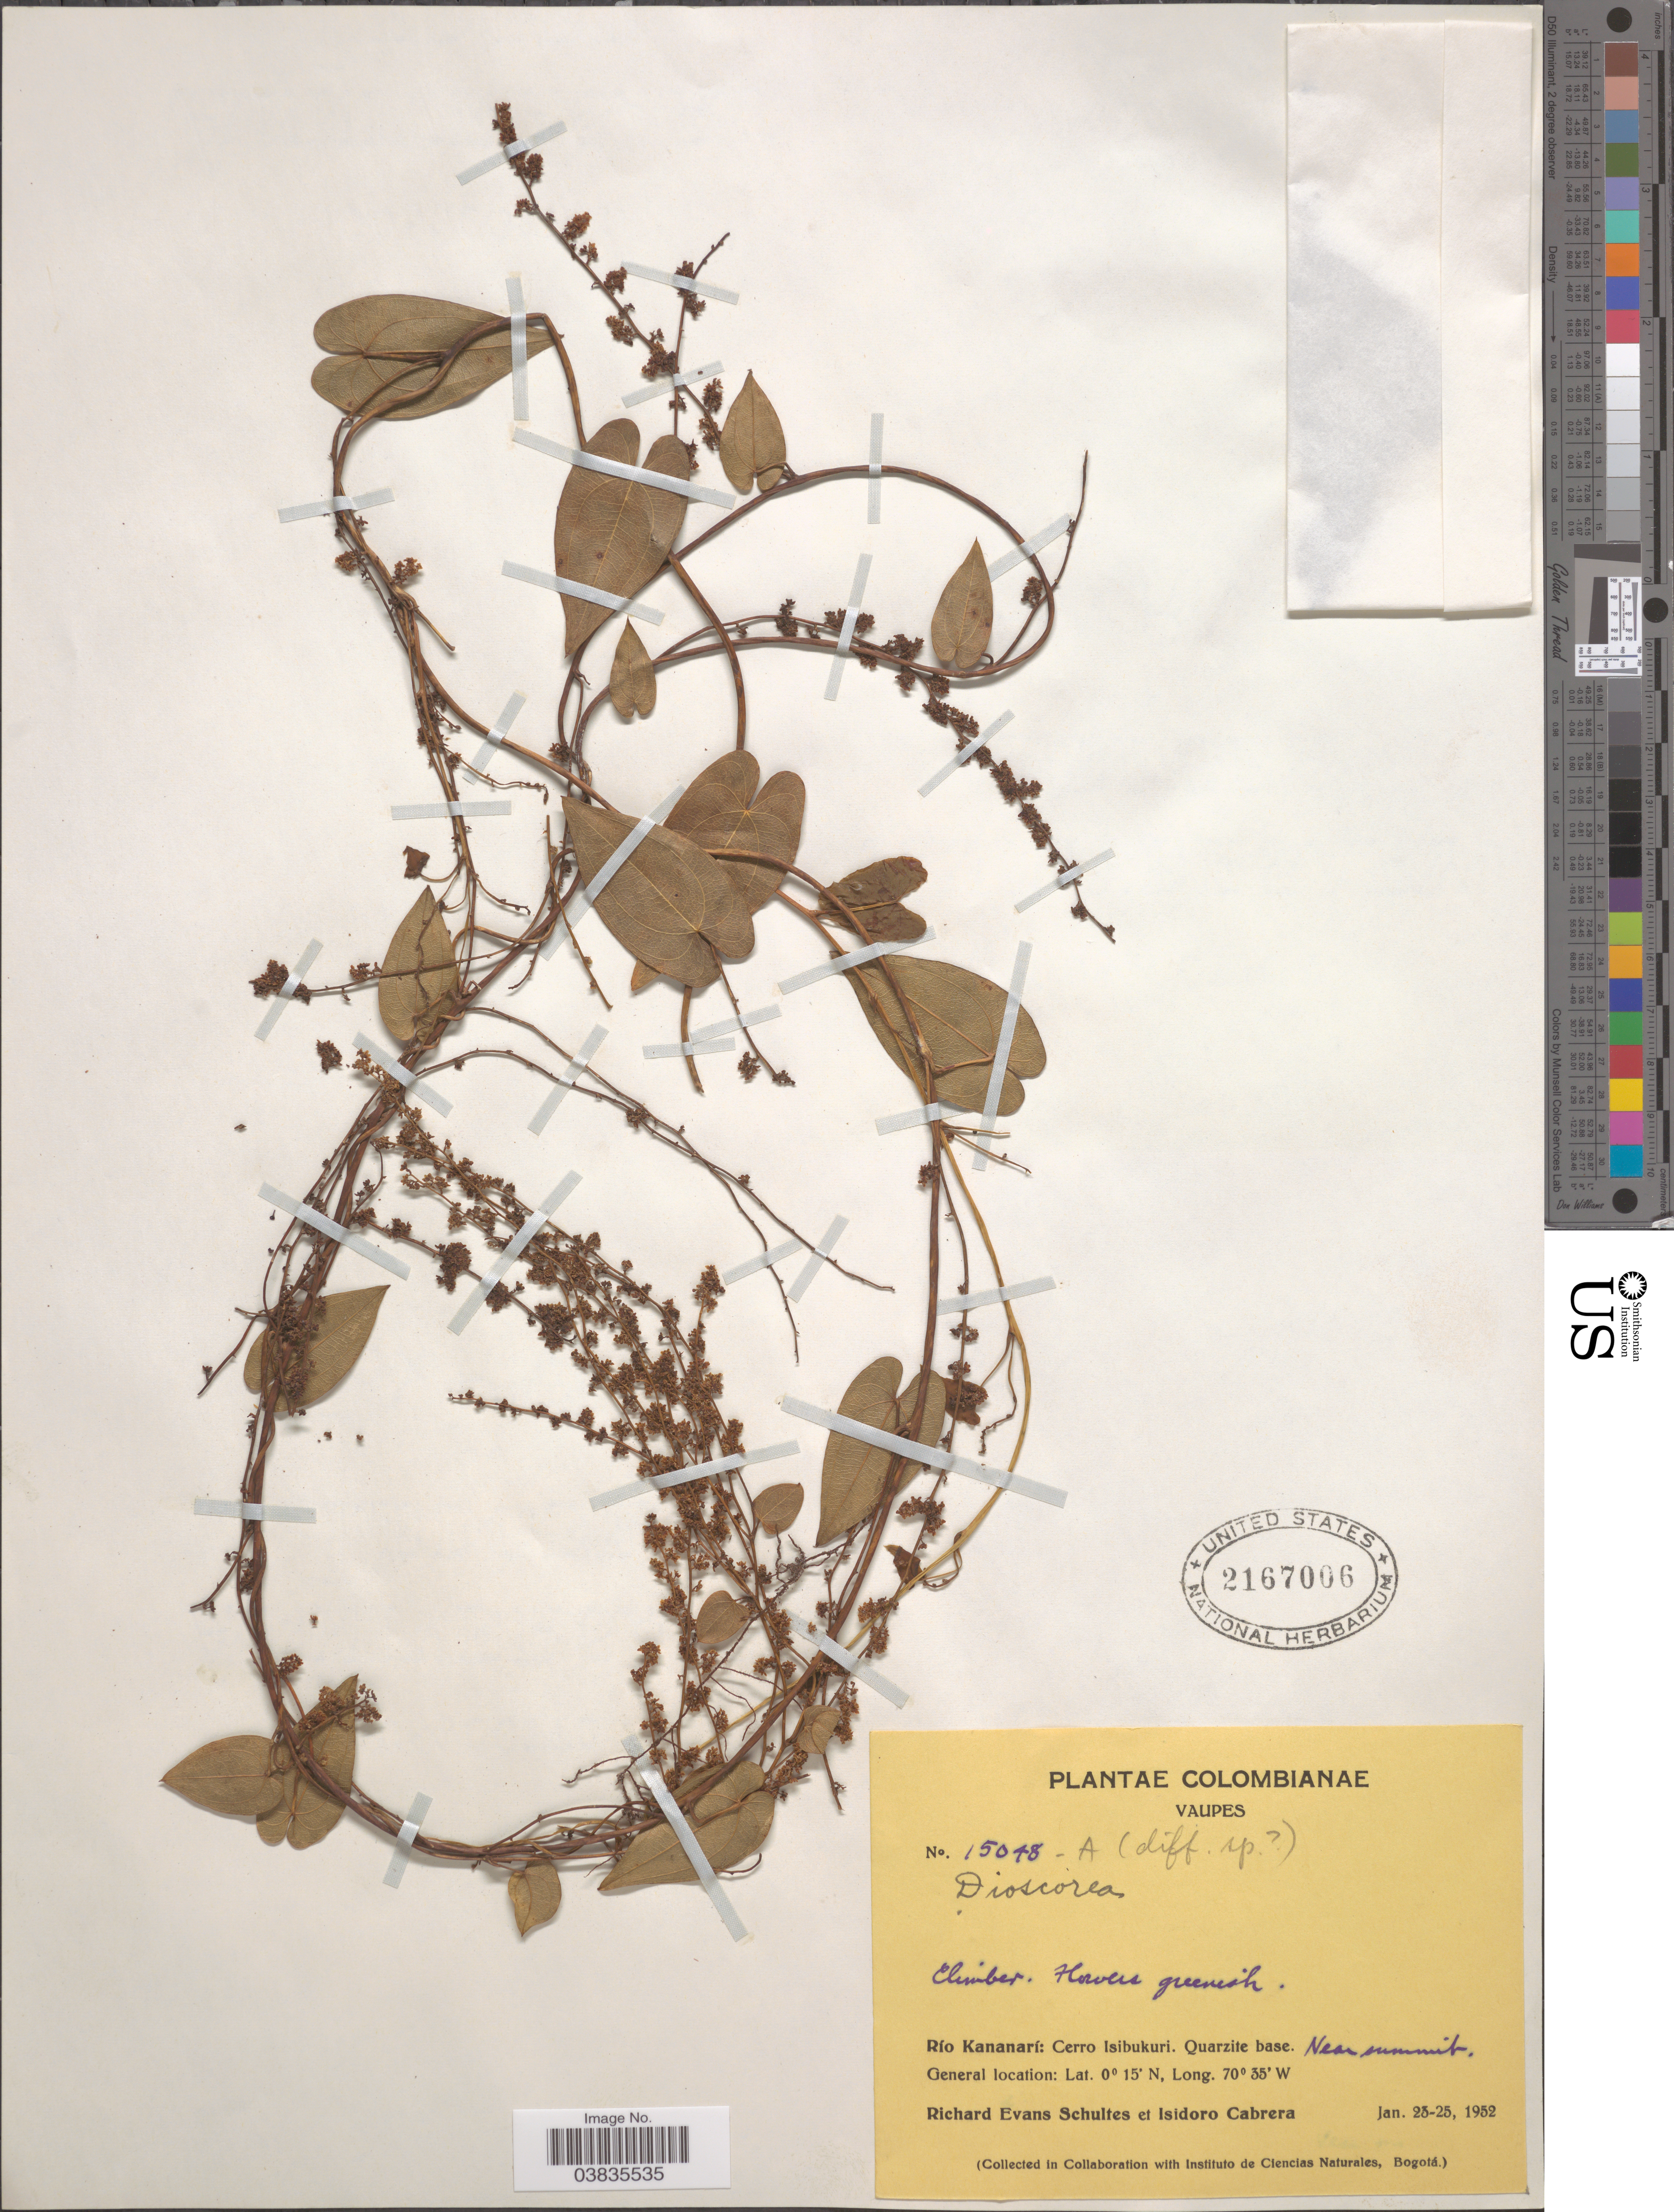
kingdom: Plantae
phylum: Tracheophyta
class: Liliopsida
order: Dioscoreales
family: Dioscoreaceae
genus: Dioscorea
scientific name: Dioscorea sp.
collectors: R. E. Schultes & I. Cabrera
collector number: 15048 A?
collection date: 1952-01-23/1952-01-25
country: Colombia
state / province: Vaupés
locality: Río Kananarí: Cerro Isibukuri. Quarzite base. Near summit.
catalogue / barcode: US 2167006